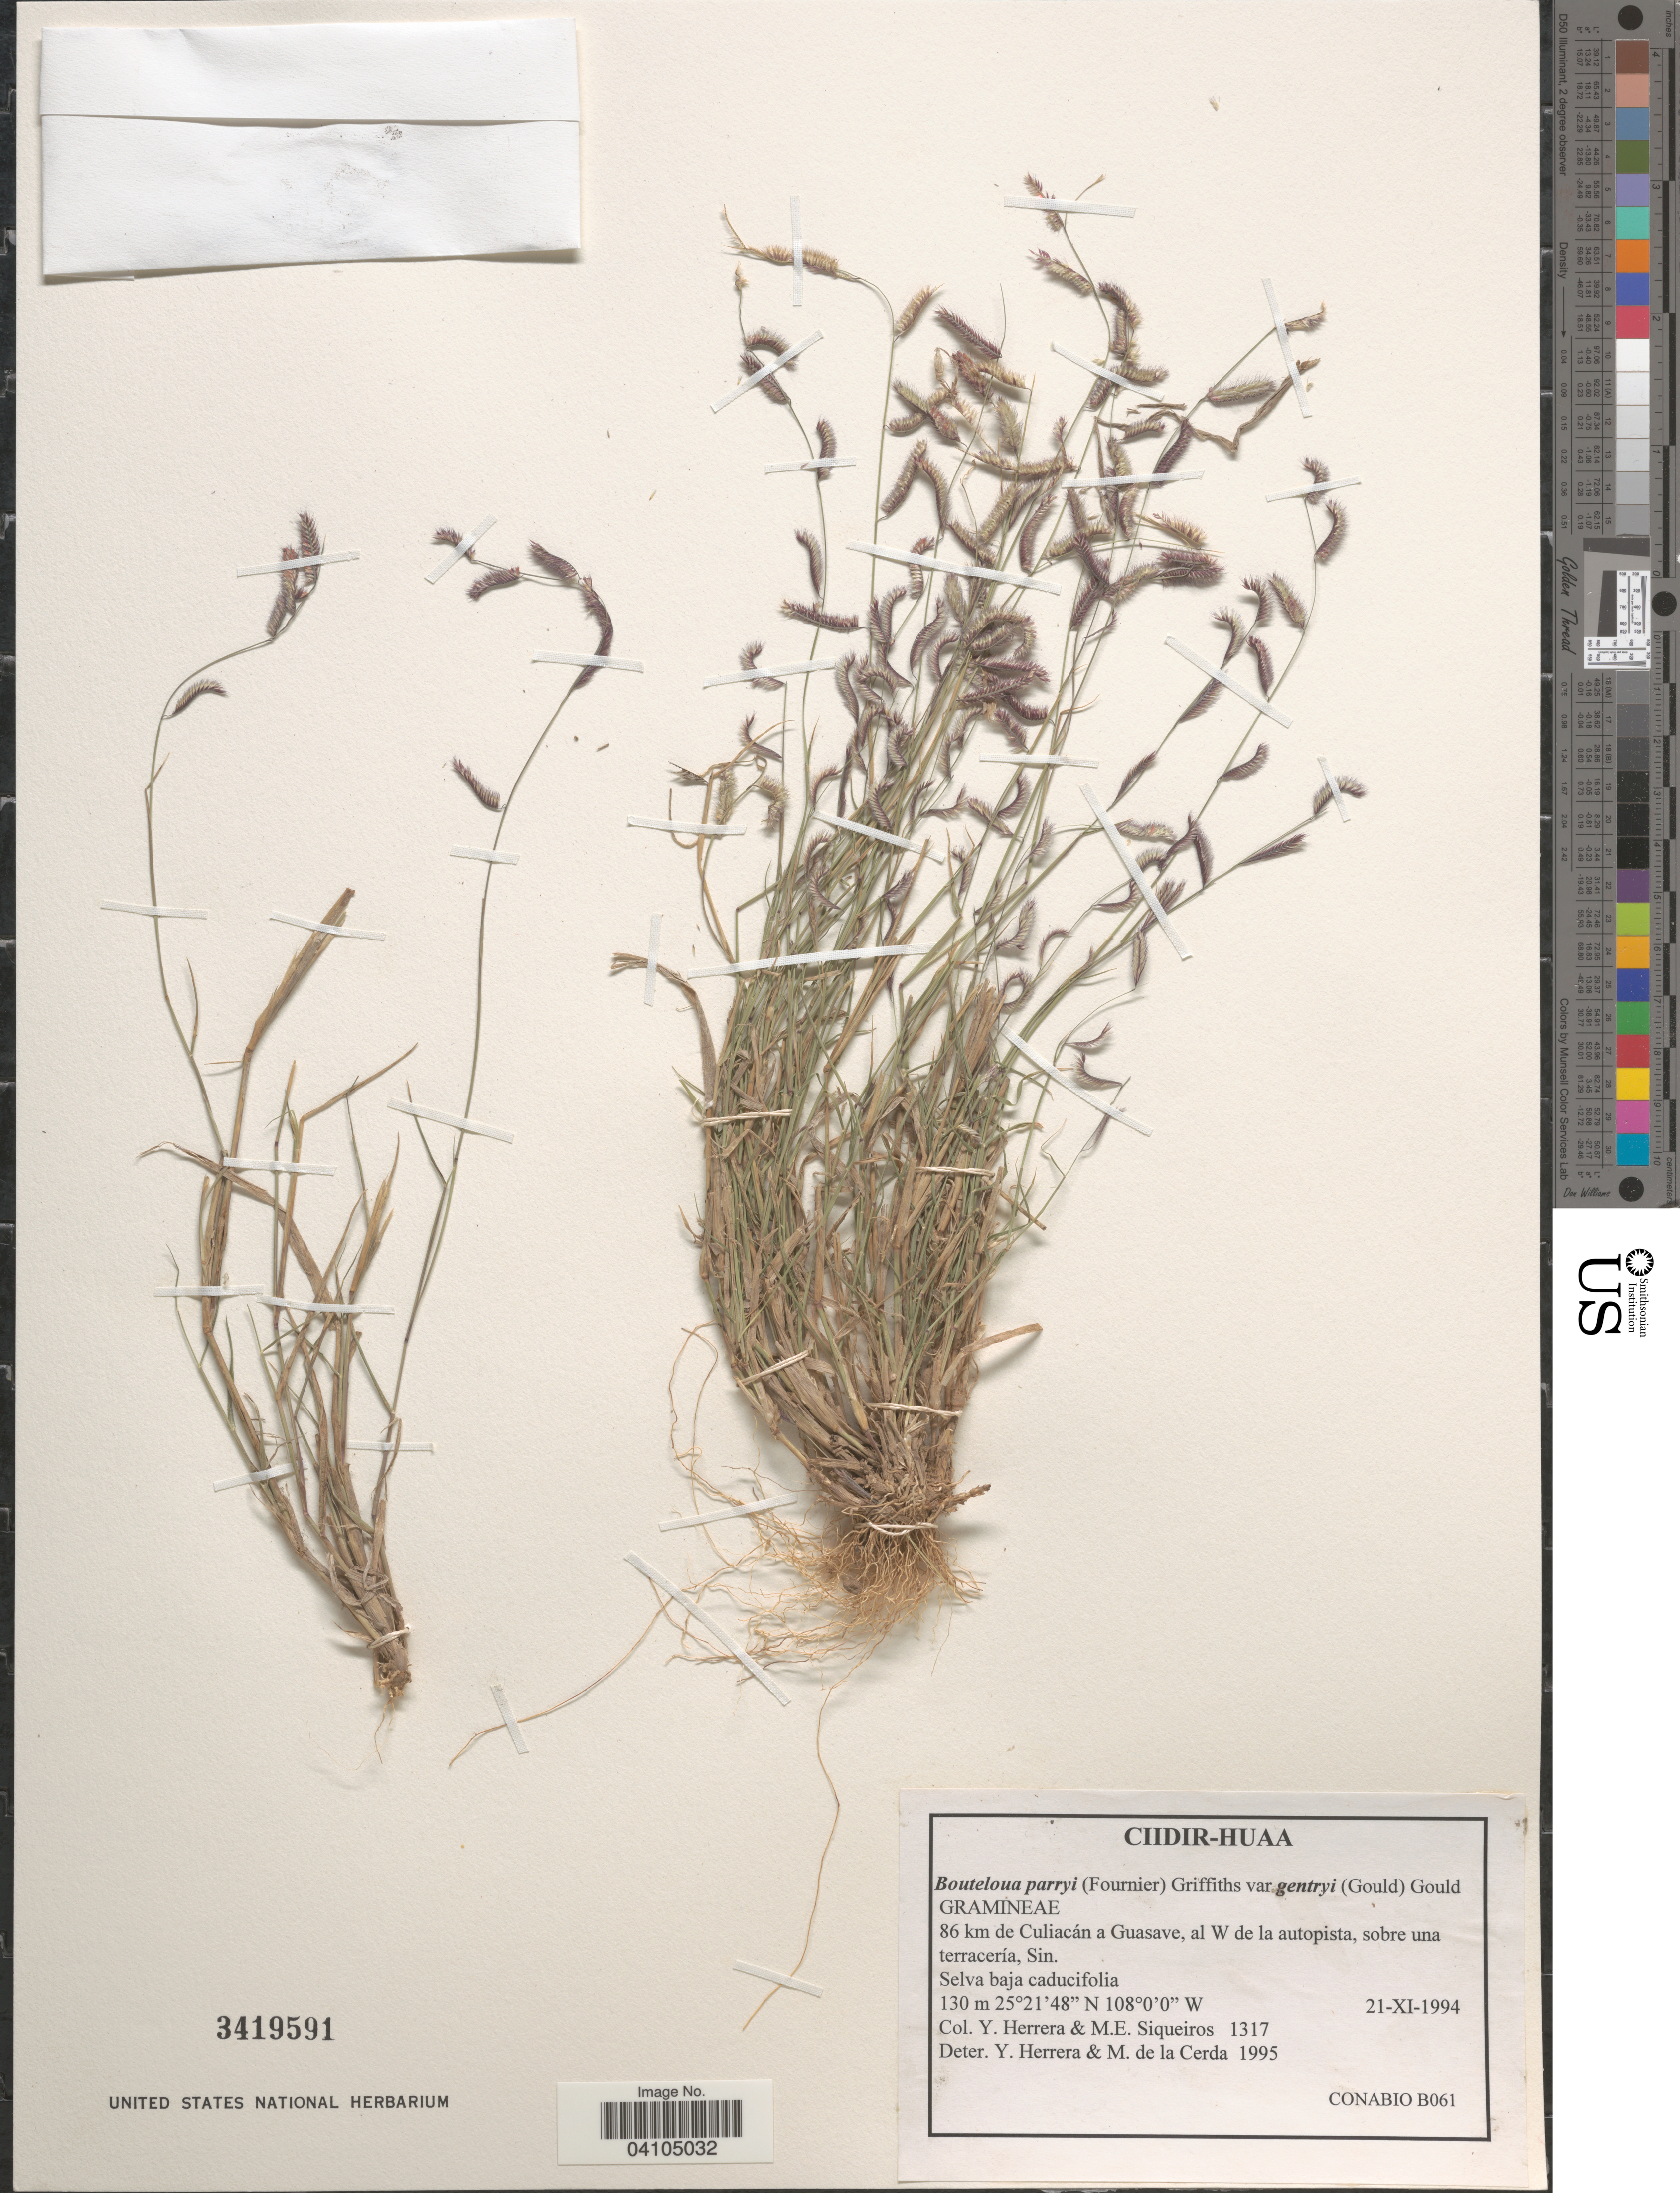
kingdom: Plantae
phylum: Tracheophyta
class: Liliopsida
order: Poales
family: Poaceae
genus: Bouteloua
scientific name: Bouteloua parryi var. gentryi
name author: (Gould) Gould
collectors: Y. Herrera Arrieta & M. Siqueiros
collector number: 1317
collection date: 1994-11-21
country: Mexico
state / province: Sinaloa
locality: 86 km de Culiacán a Guasave, al W de la autopista.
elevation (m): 130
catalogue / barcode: US 3419591